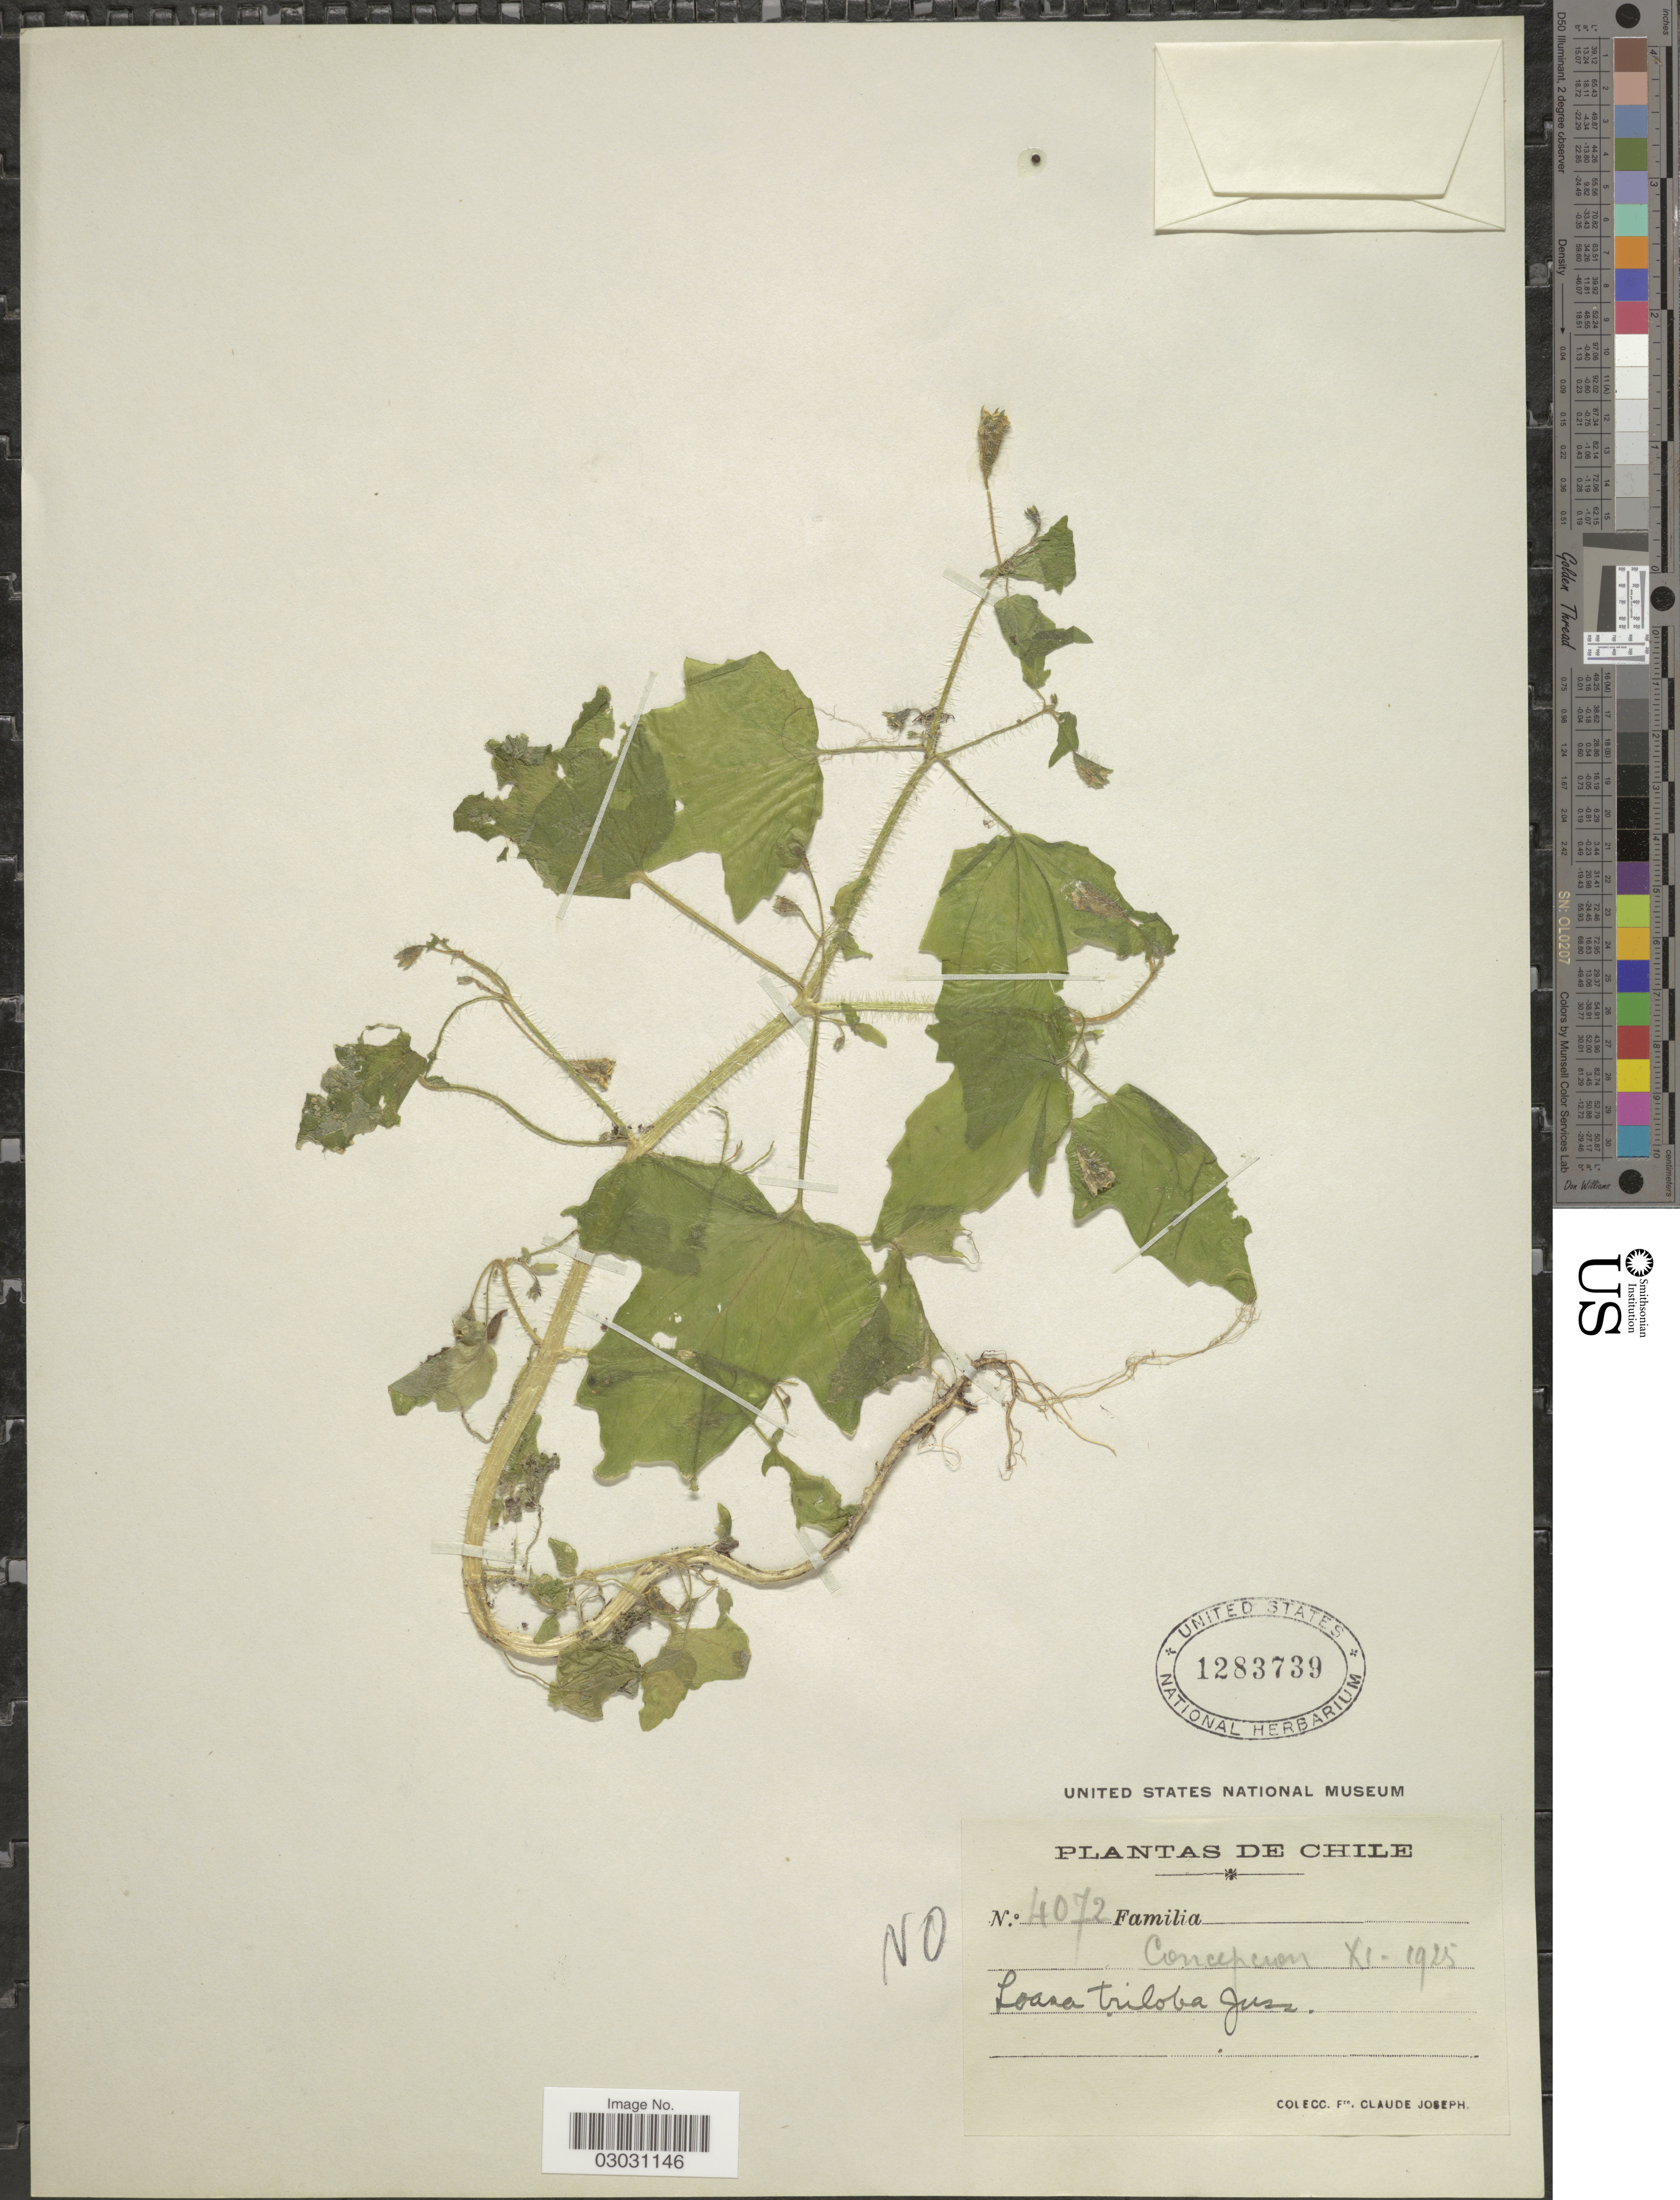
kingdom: Plantae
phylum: Tracheophyta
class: Magnoliopsida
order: Cornales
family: Loasaceae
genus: Loasa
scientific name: Loasa triloba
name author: Dombey ex Juss.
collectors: Bro. Claude-Joseph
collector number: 4072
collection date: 1925-11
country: Chile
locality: Concepcion.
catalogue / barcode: US 1283739